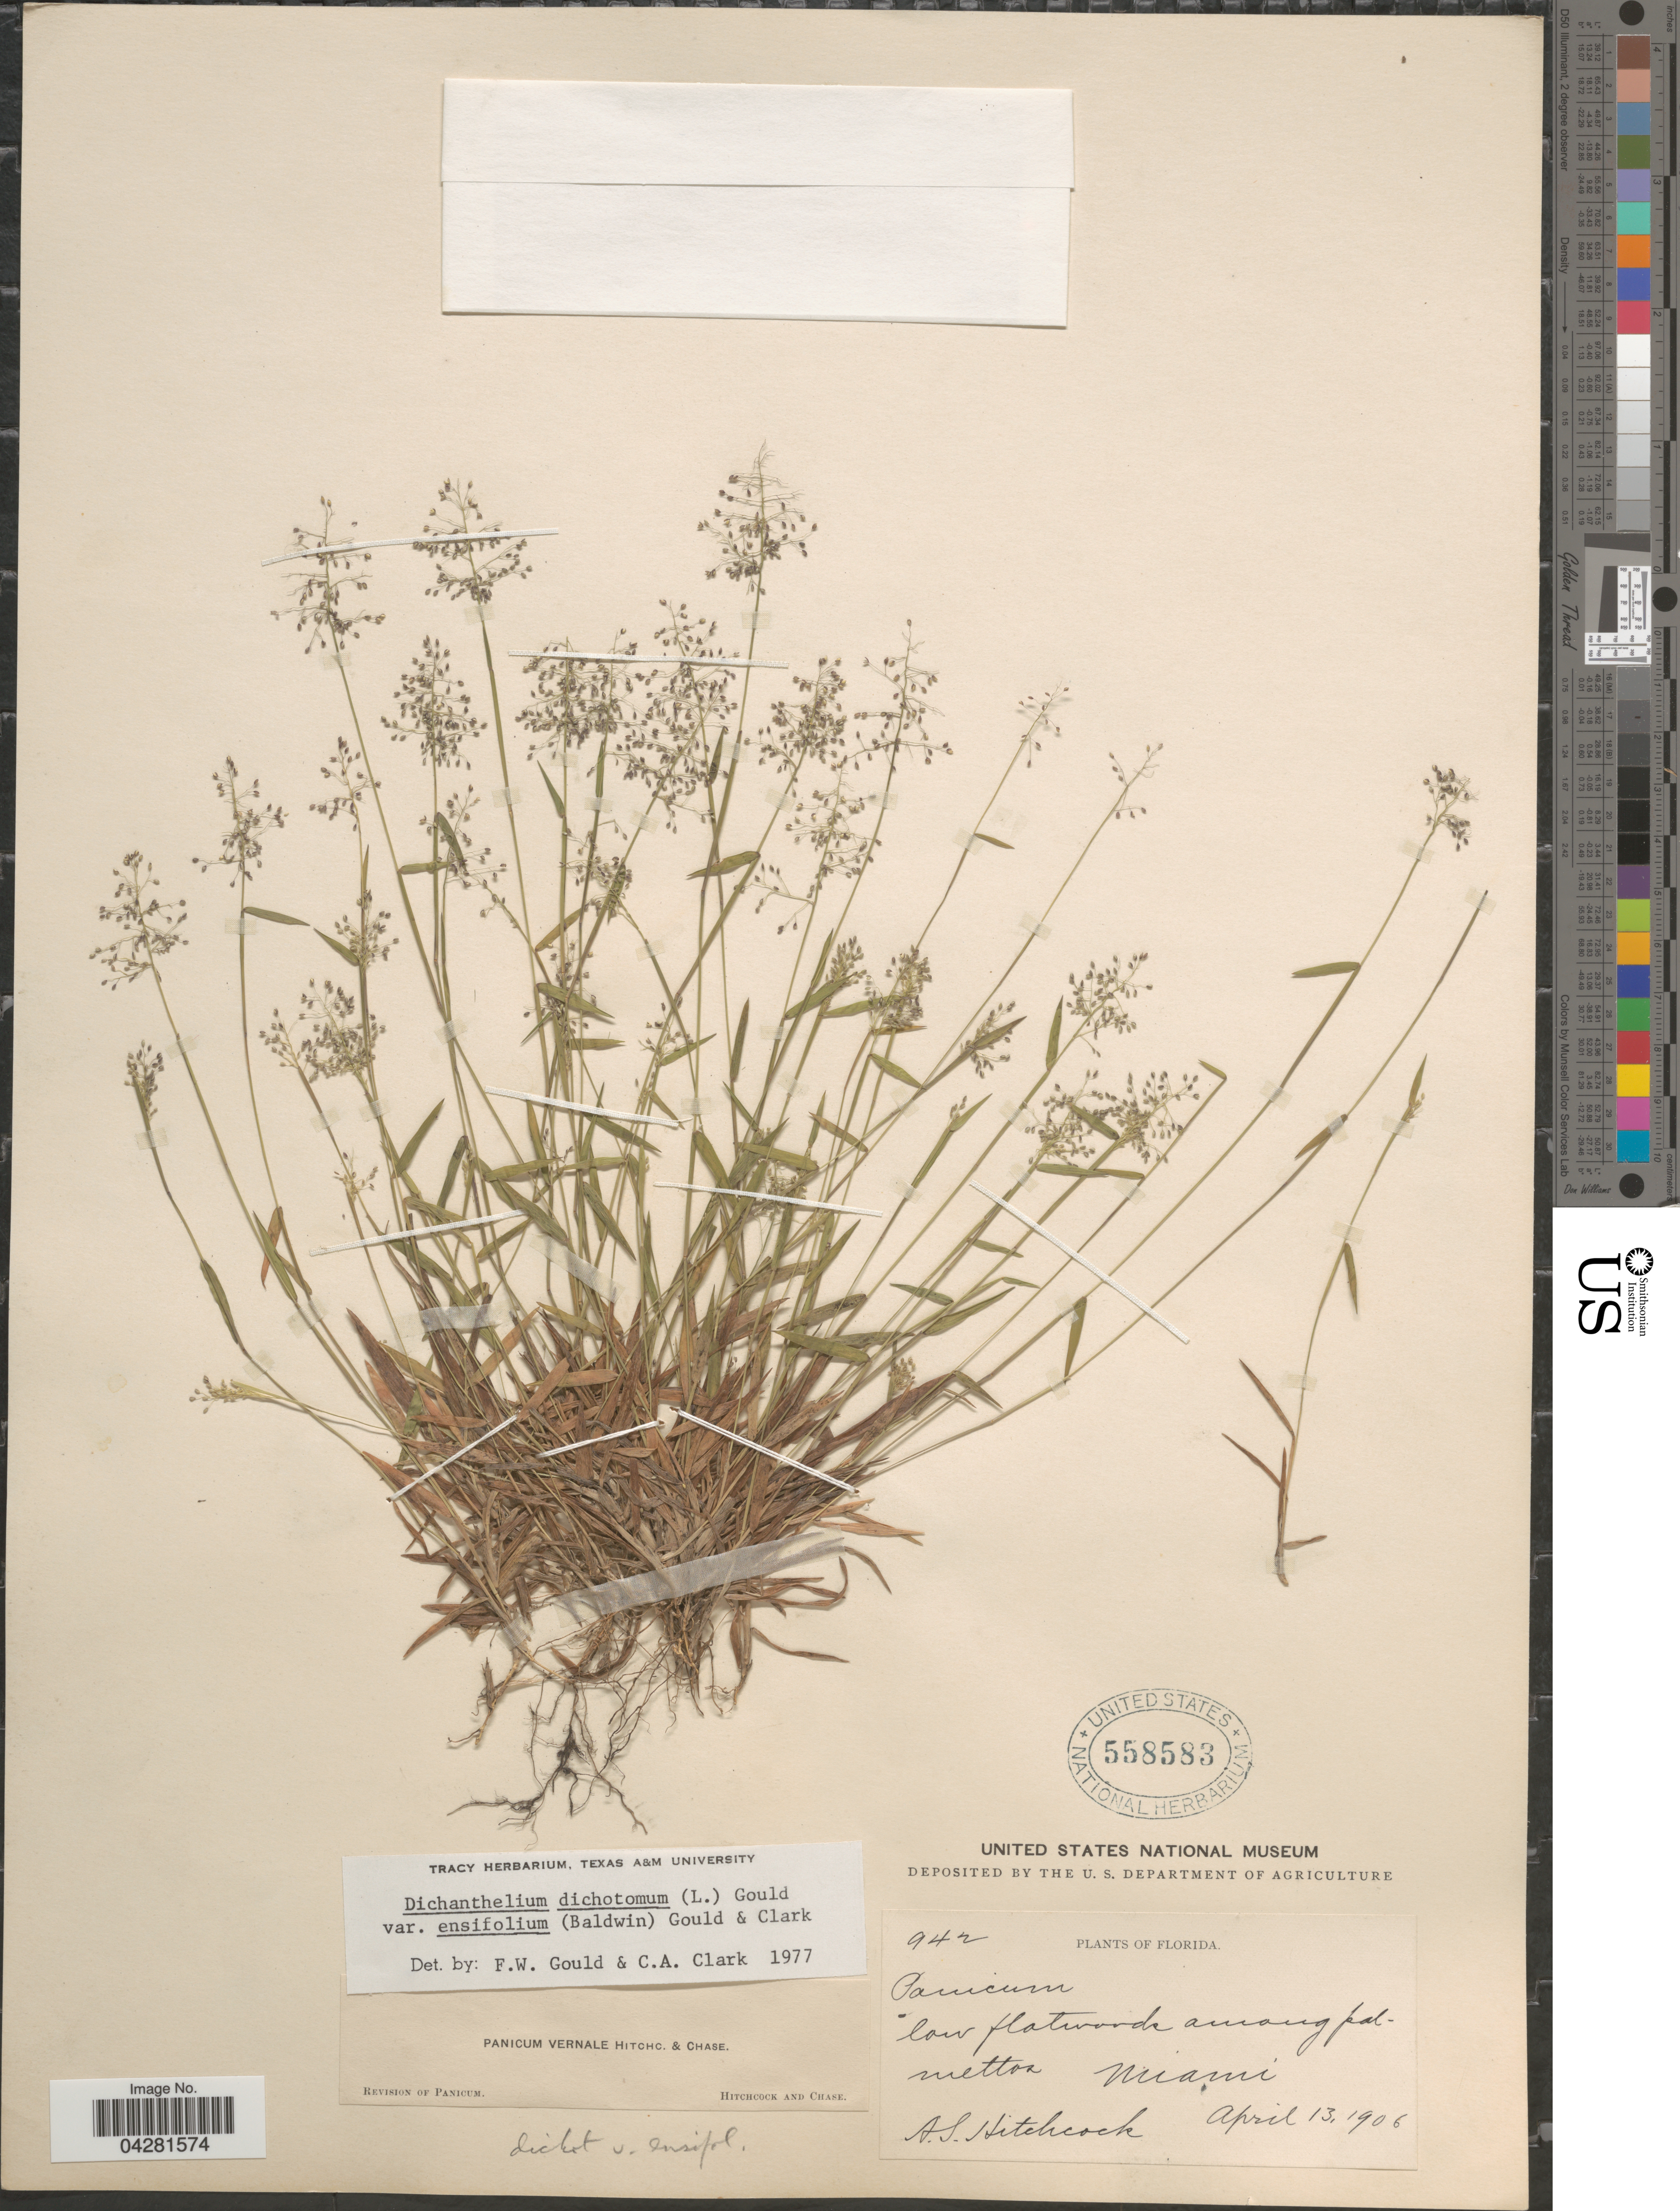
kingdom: Plantae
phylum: Tracheophyta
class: Liliopsida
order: Poales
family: Poaceae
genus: Dichanthelium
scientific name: Dichanthelium ensifolium var. ensifolium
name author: (Baldwin ex Elliot) Gould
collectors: A. S. Hitchcock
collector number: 942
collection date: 1906-04-13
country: United States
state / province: Florida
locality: Miami.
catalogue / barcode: US 558583